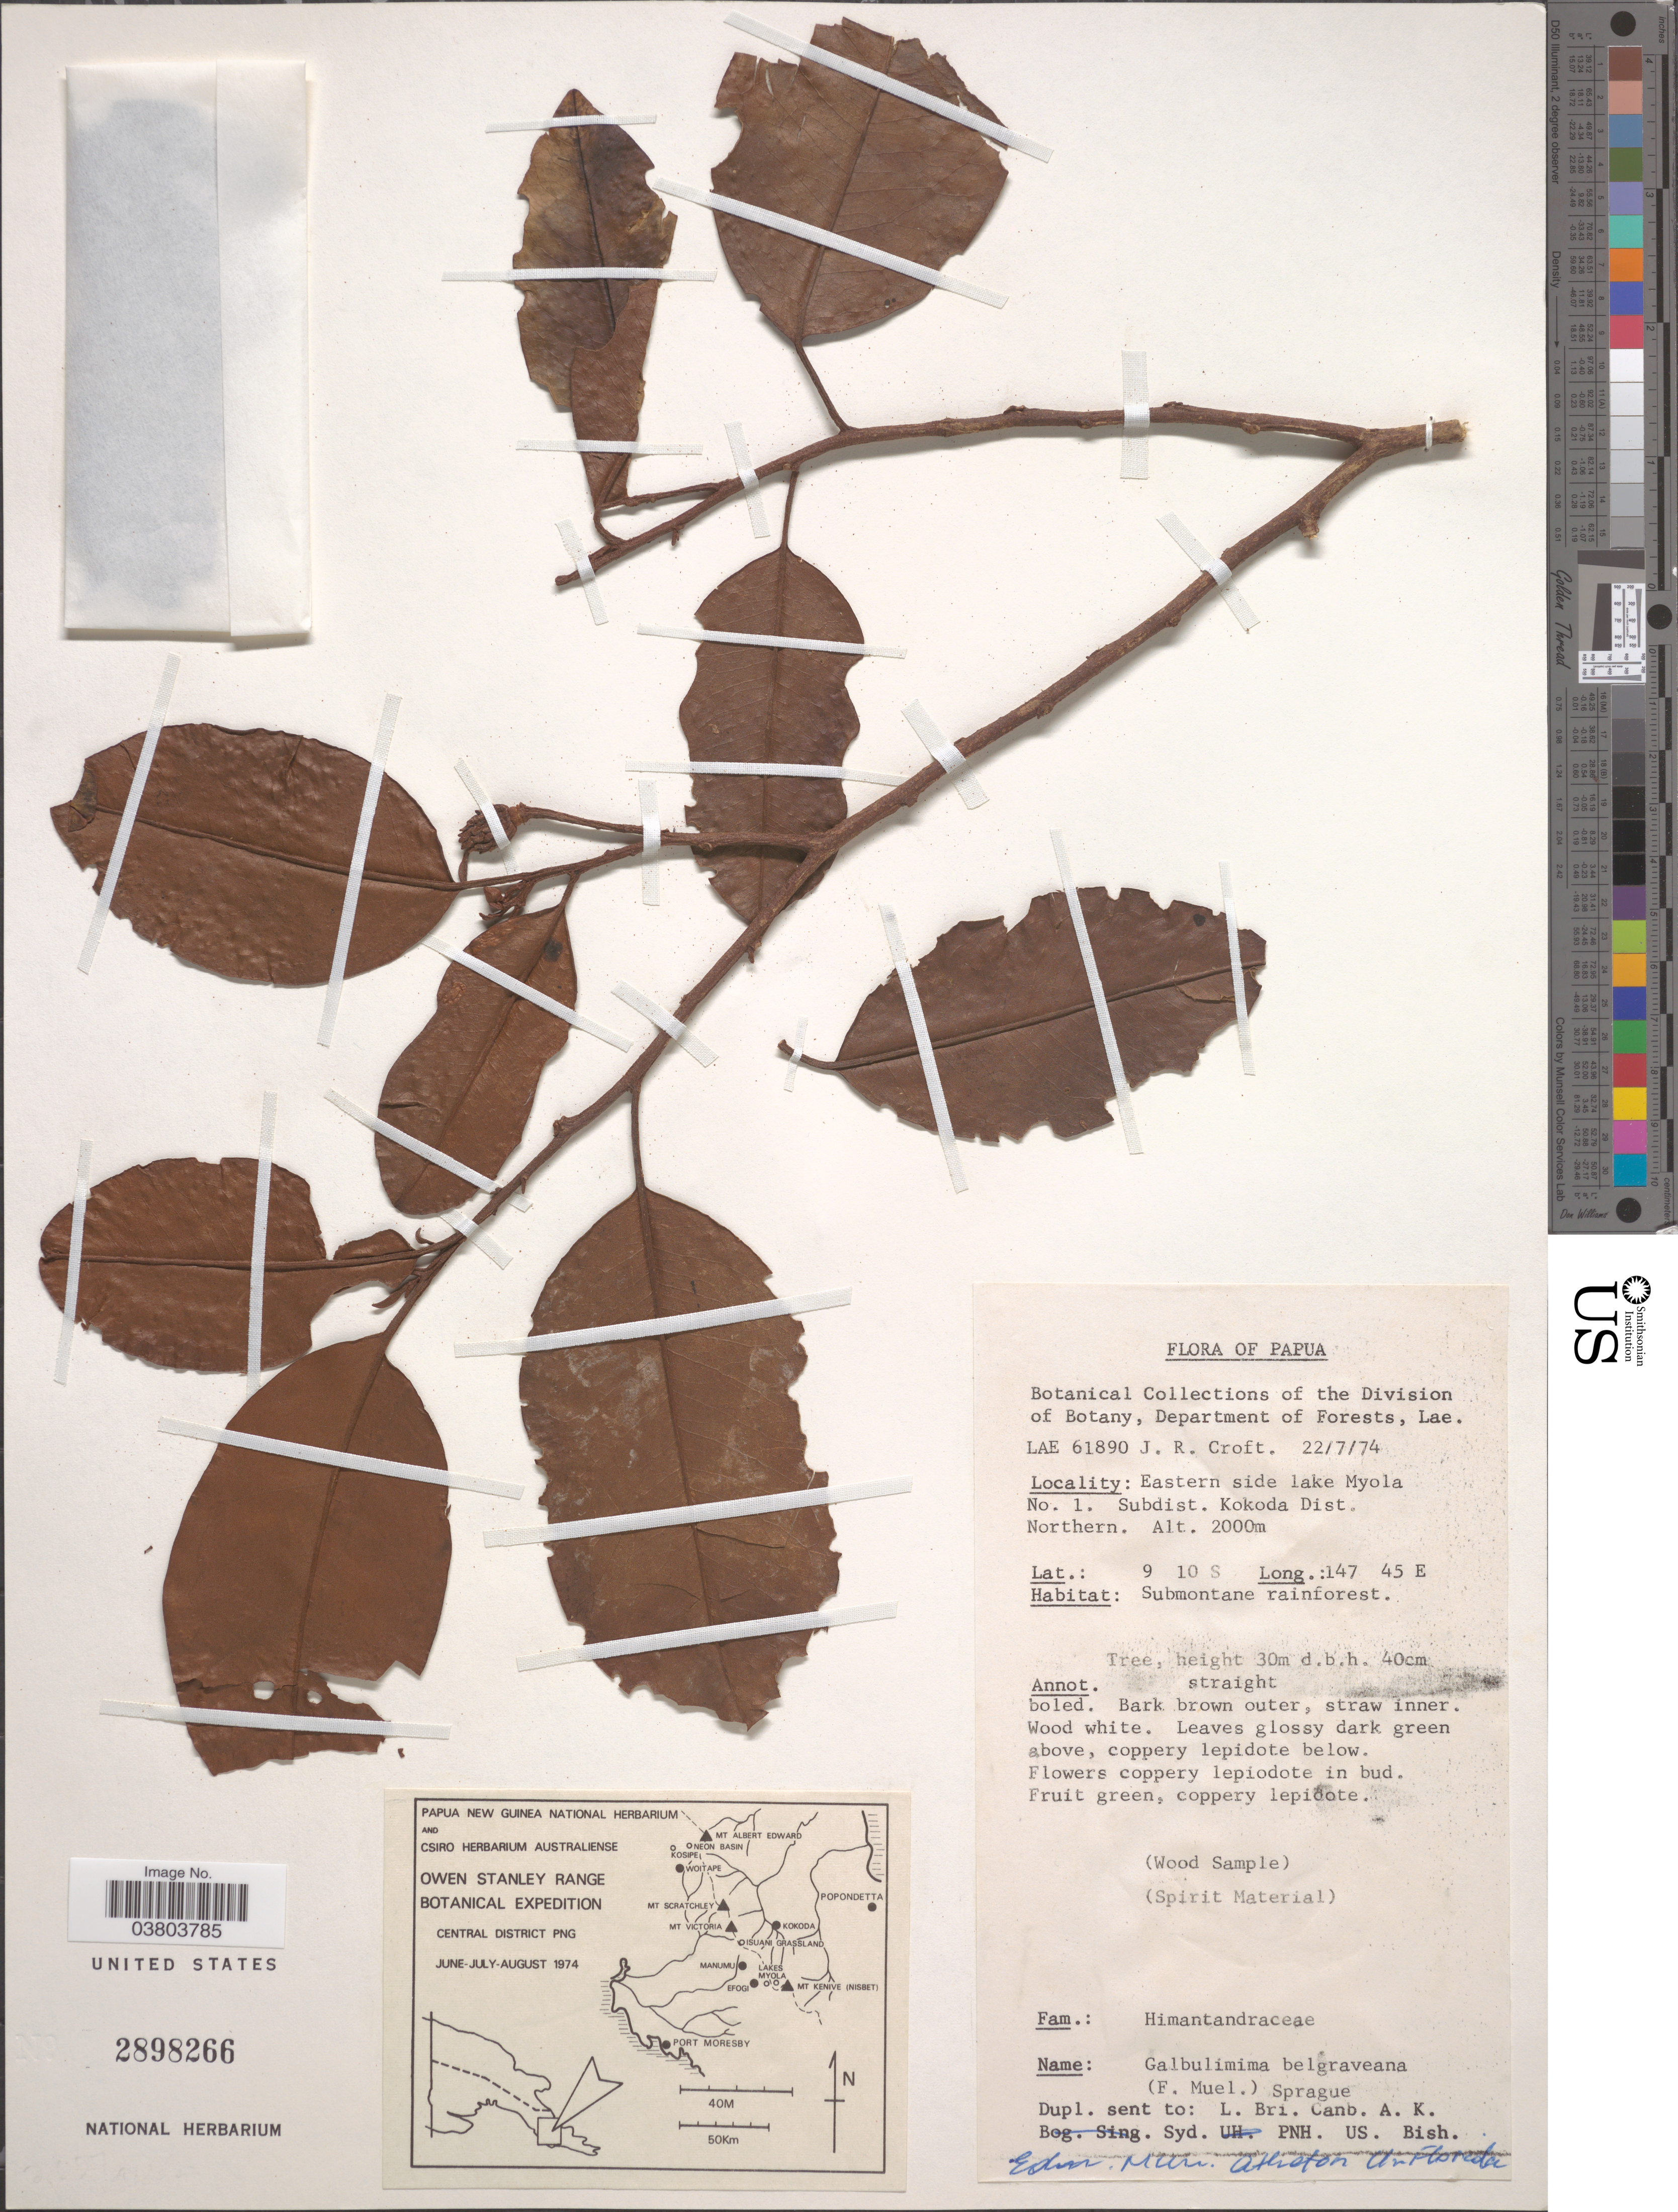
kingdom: Plantae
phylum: Tracheophyta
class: Magnoliopsida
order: Magnoliales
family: Himantandraceae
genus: Galbulimima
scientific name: Galbulimima belgraveana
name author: (F. Muell.) Sprague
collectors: J. R. Croft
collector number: LAE 61890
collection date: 1974-07-22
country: Papua New Guinea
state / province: Northern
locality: Papua. Eastern side lake Myola No. 1. Subdist. Kokoda Dist. Northern.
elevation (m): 2000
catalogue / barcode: US 2898266